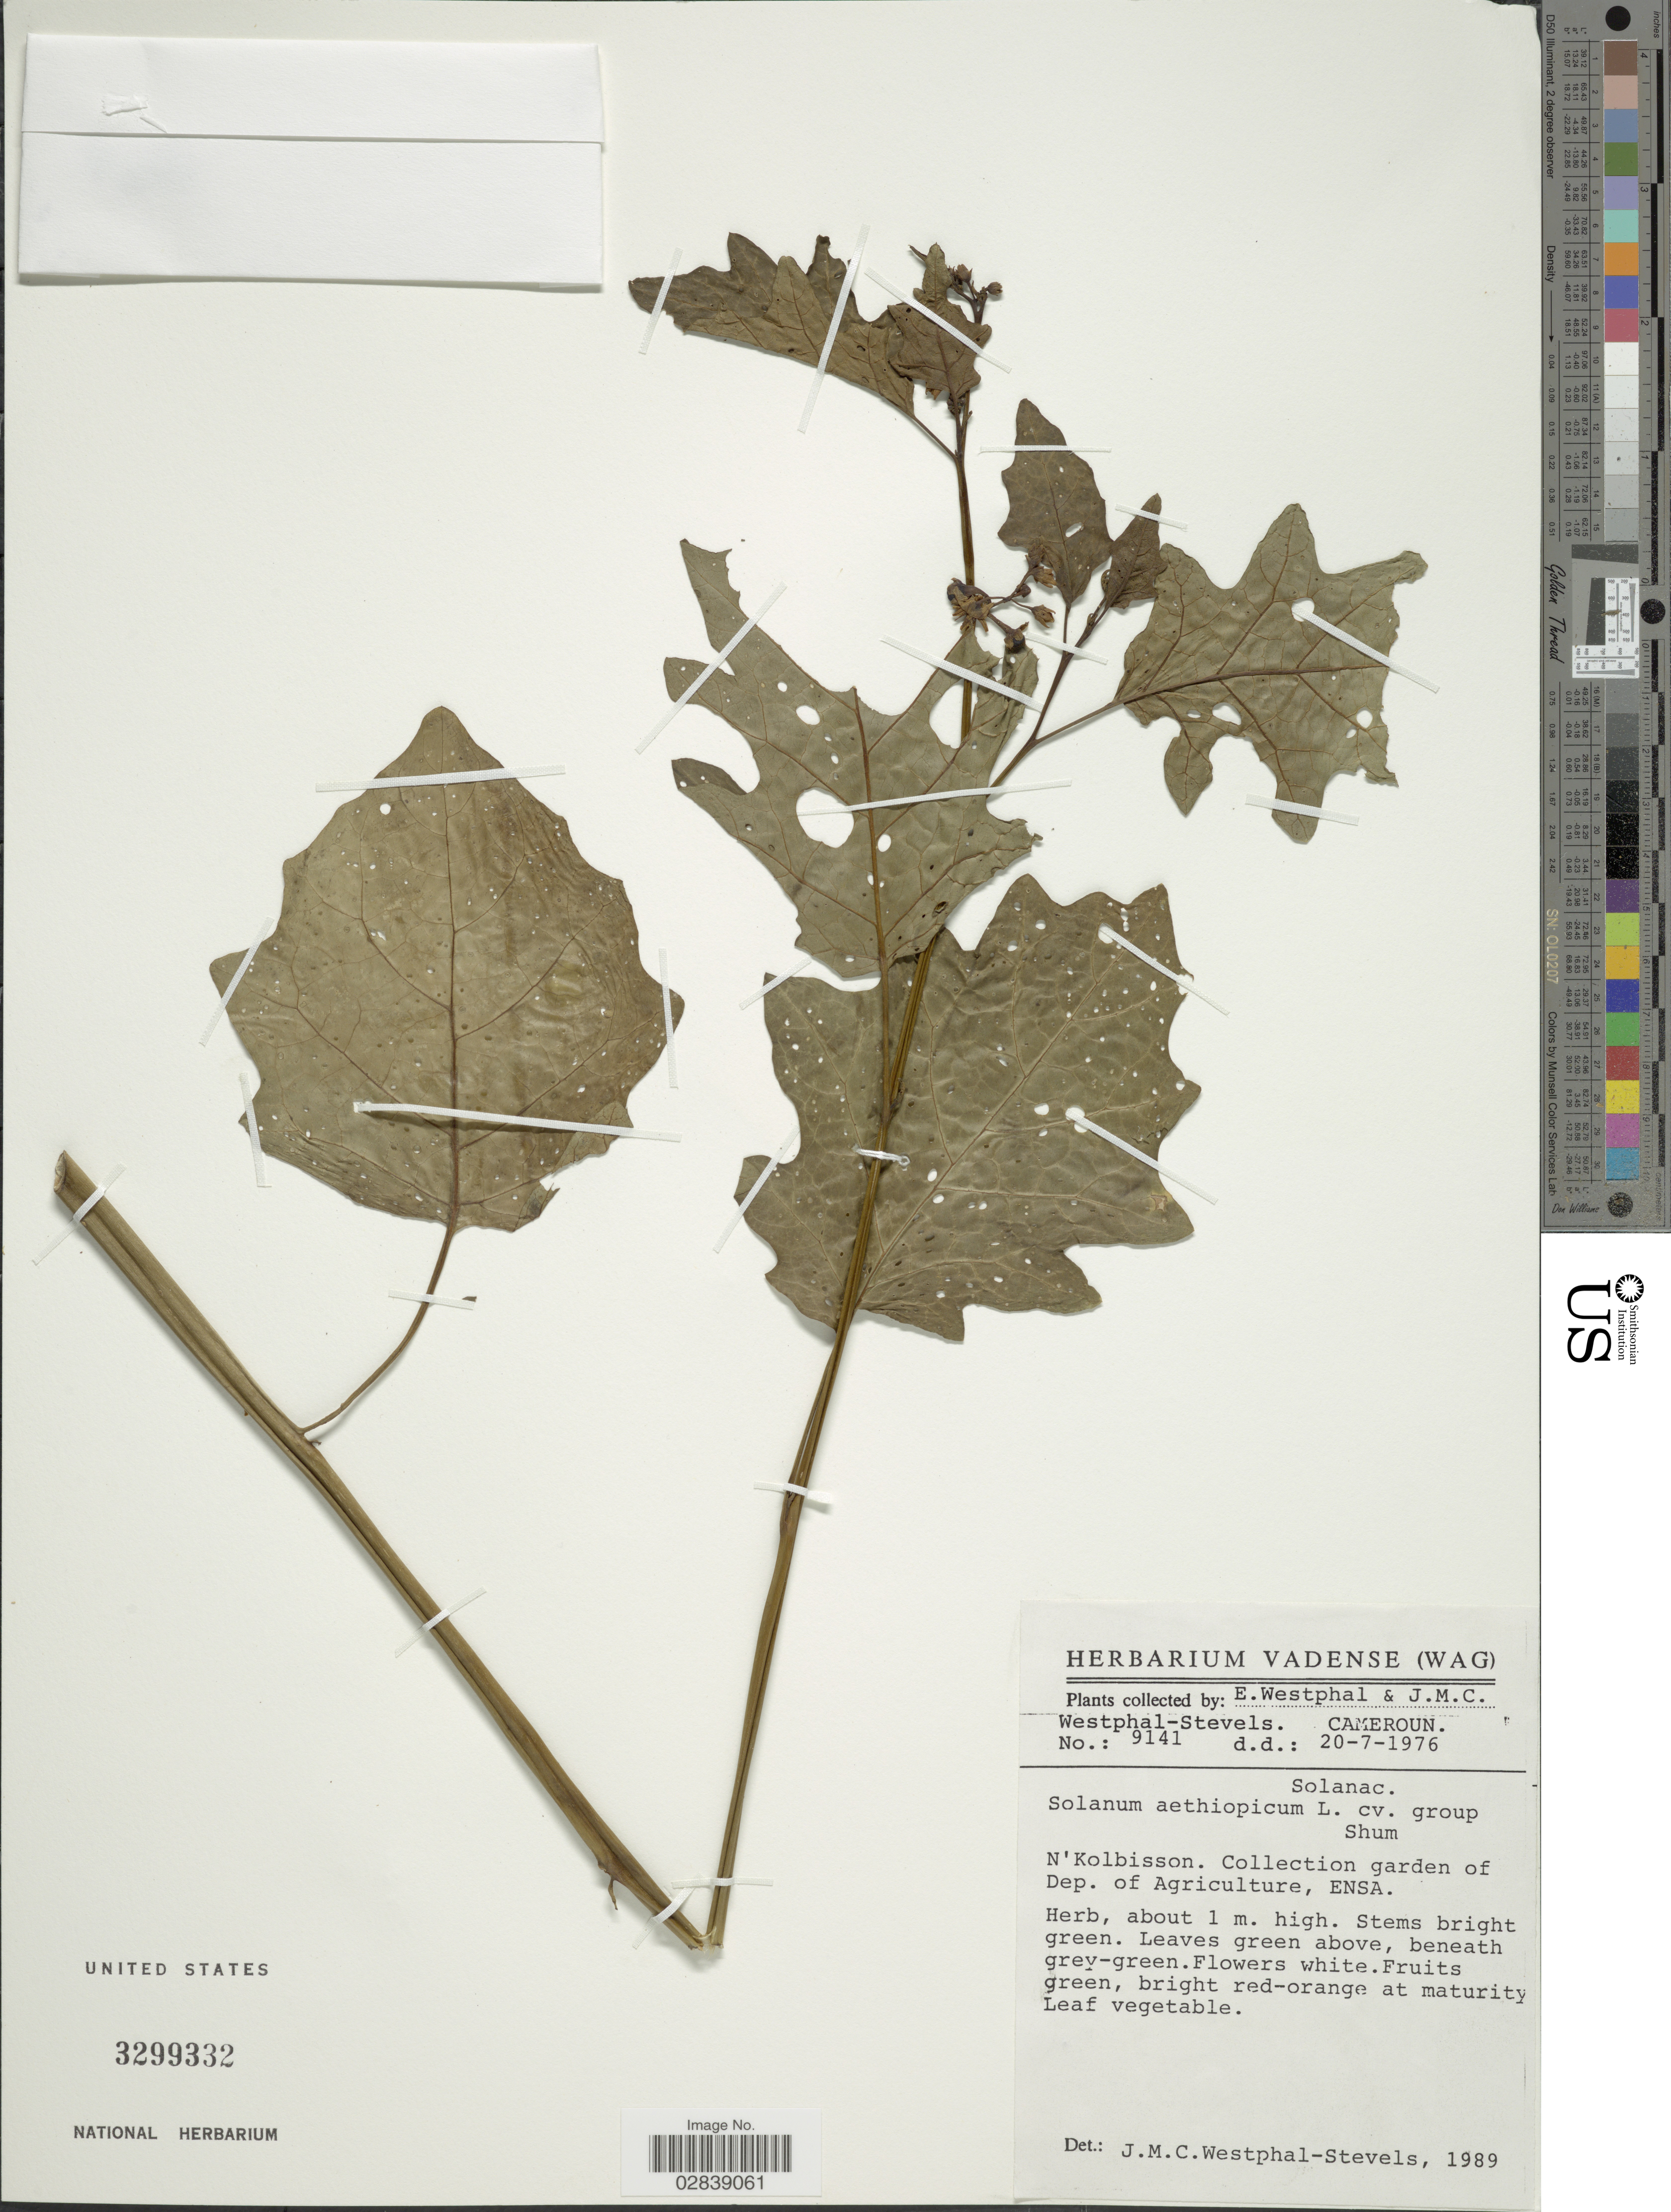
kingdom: Plantae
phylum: Tracheophyta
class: Magnoliopsida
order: Solanales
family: Solanaceae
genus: Solanum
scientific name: Solanum aethiopicum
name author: L.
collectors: E. Westphal & J. Westphal-Stevels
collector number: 9141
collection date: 1976-07-20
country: Cameroon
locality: Cameroun. N'Kolbisson. Collection garden of Dep. of Agriculture. ENSA.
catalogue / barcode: US 3299332